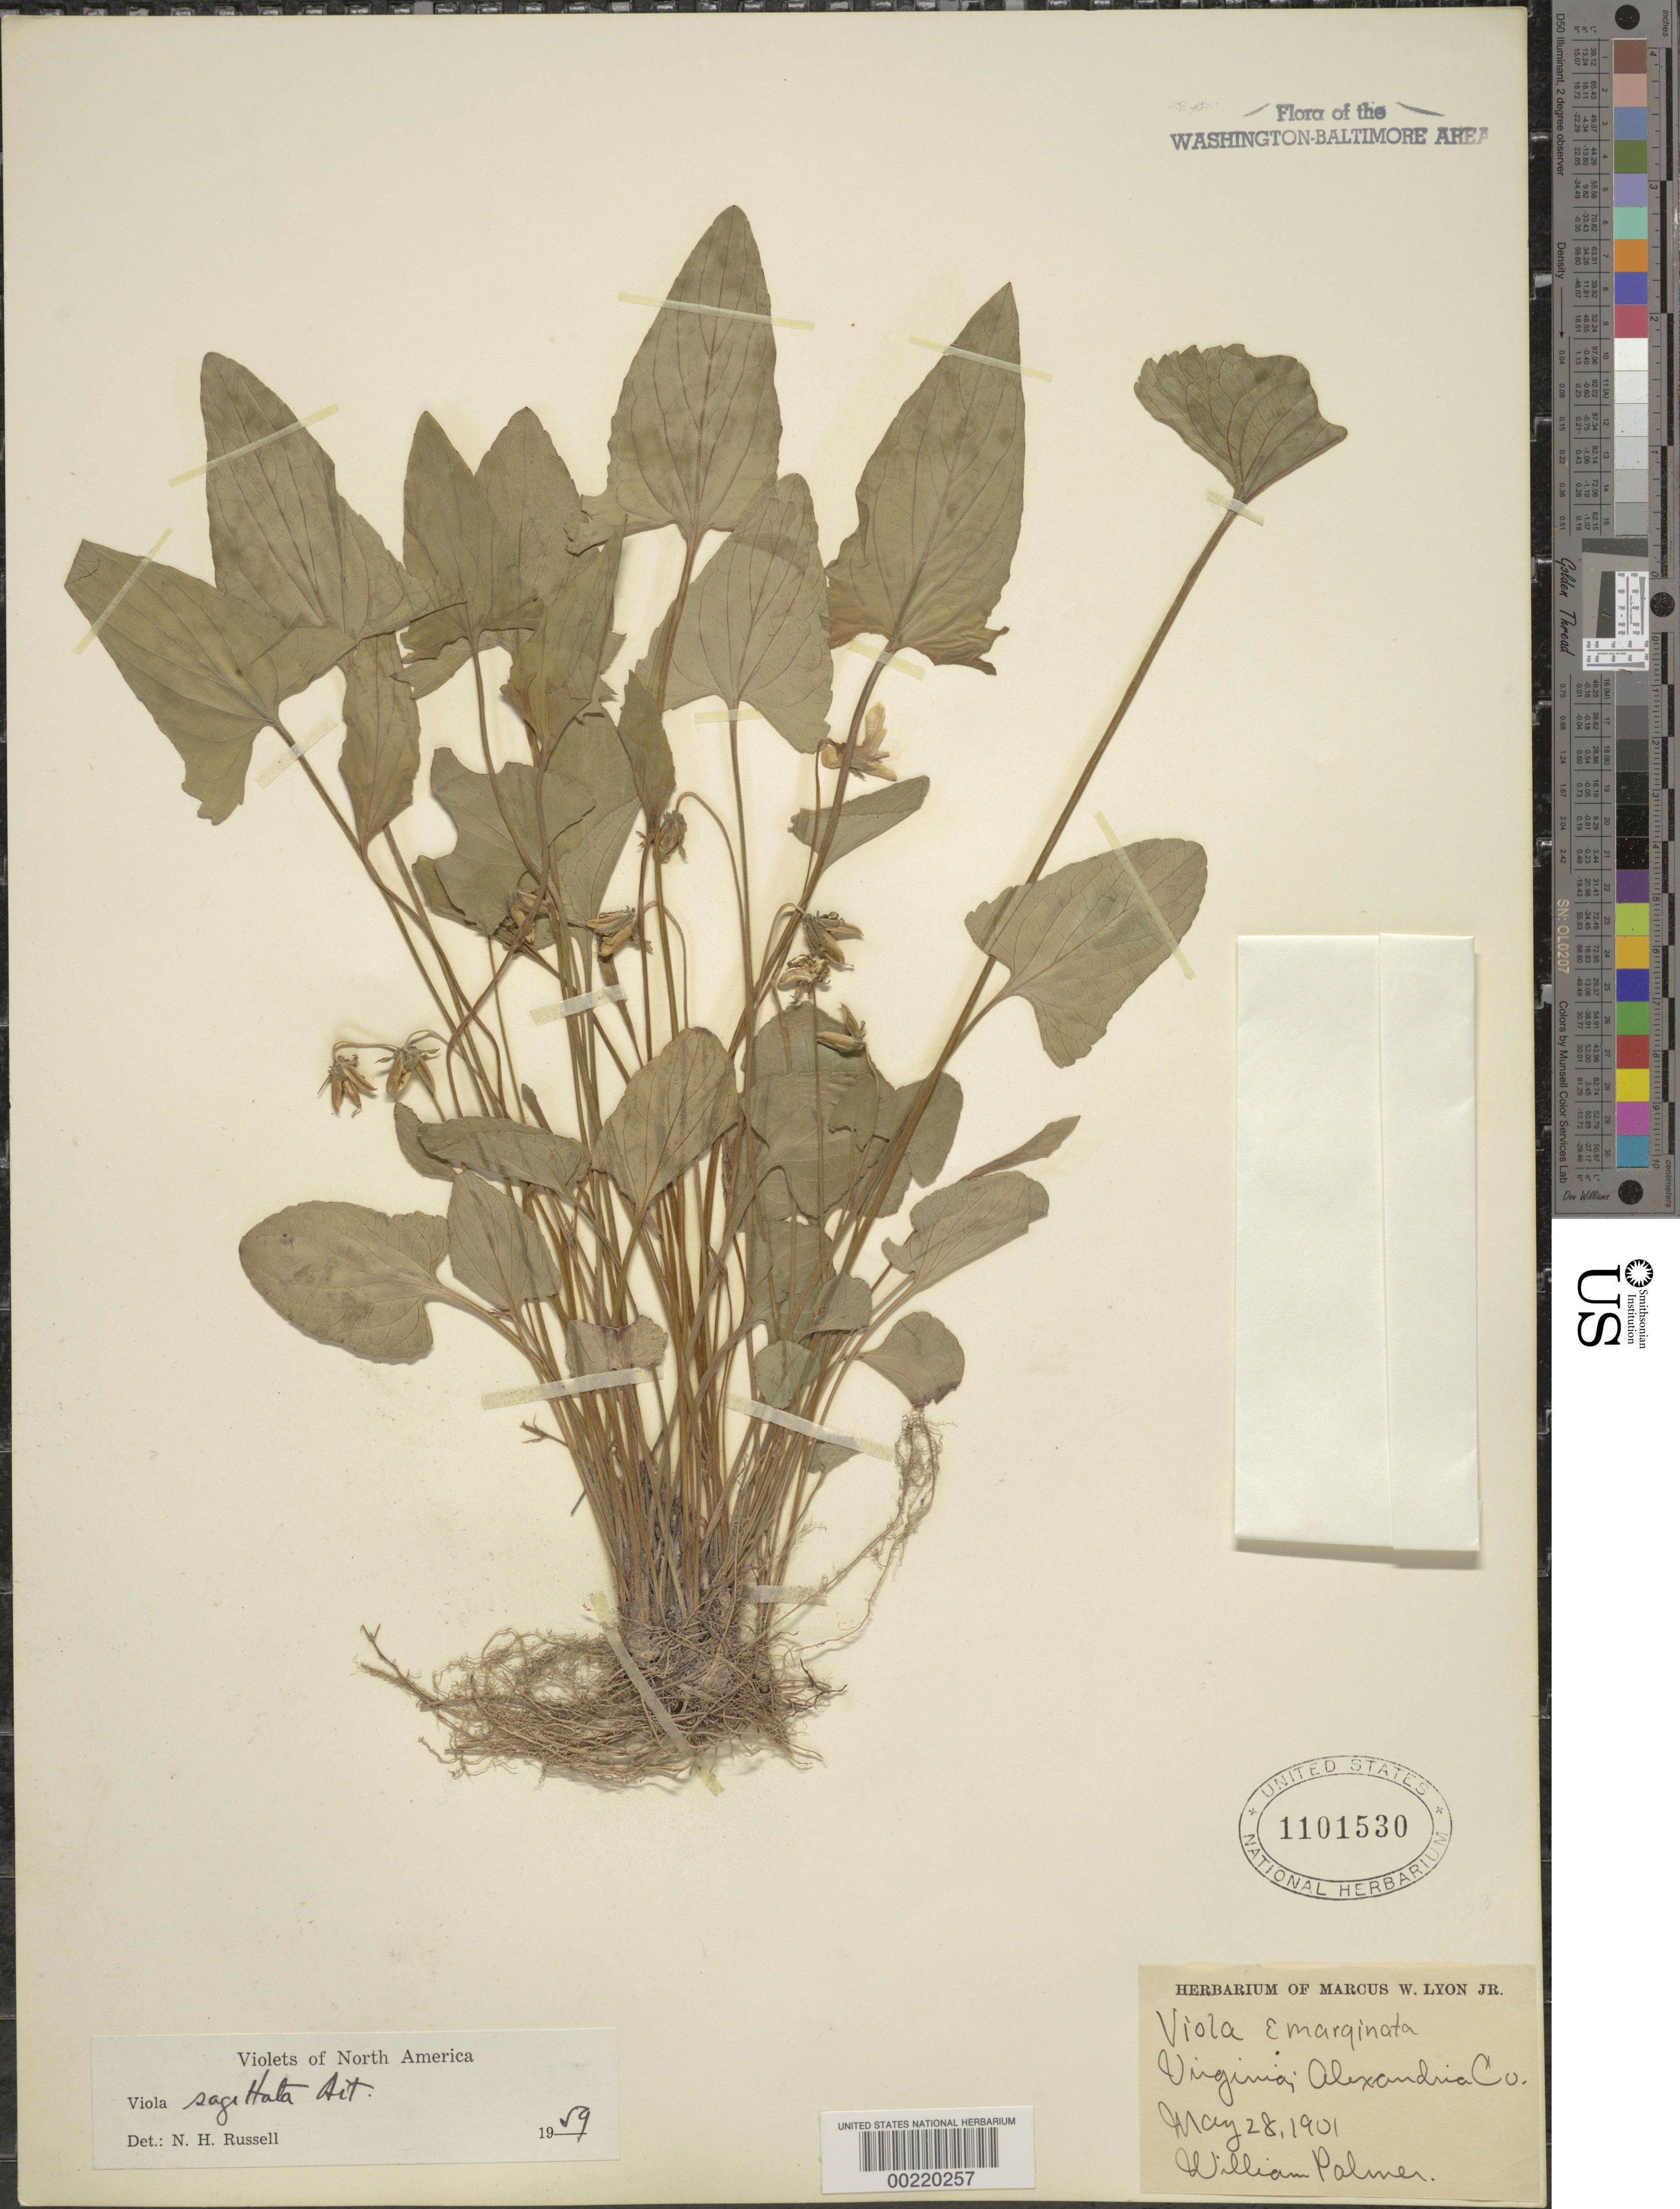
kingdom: Plantae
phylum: Tracheophyta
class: Magnoliopsida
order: Malpighiales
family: Violaceae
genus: Viola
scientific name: Viola sagittata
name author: Aiton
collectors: W. Palmer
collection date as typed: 28 May 1901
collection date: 1901-05-28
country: United States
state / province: Virginia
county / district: Fairfax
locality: West Falls Church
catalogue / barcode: US 1101530